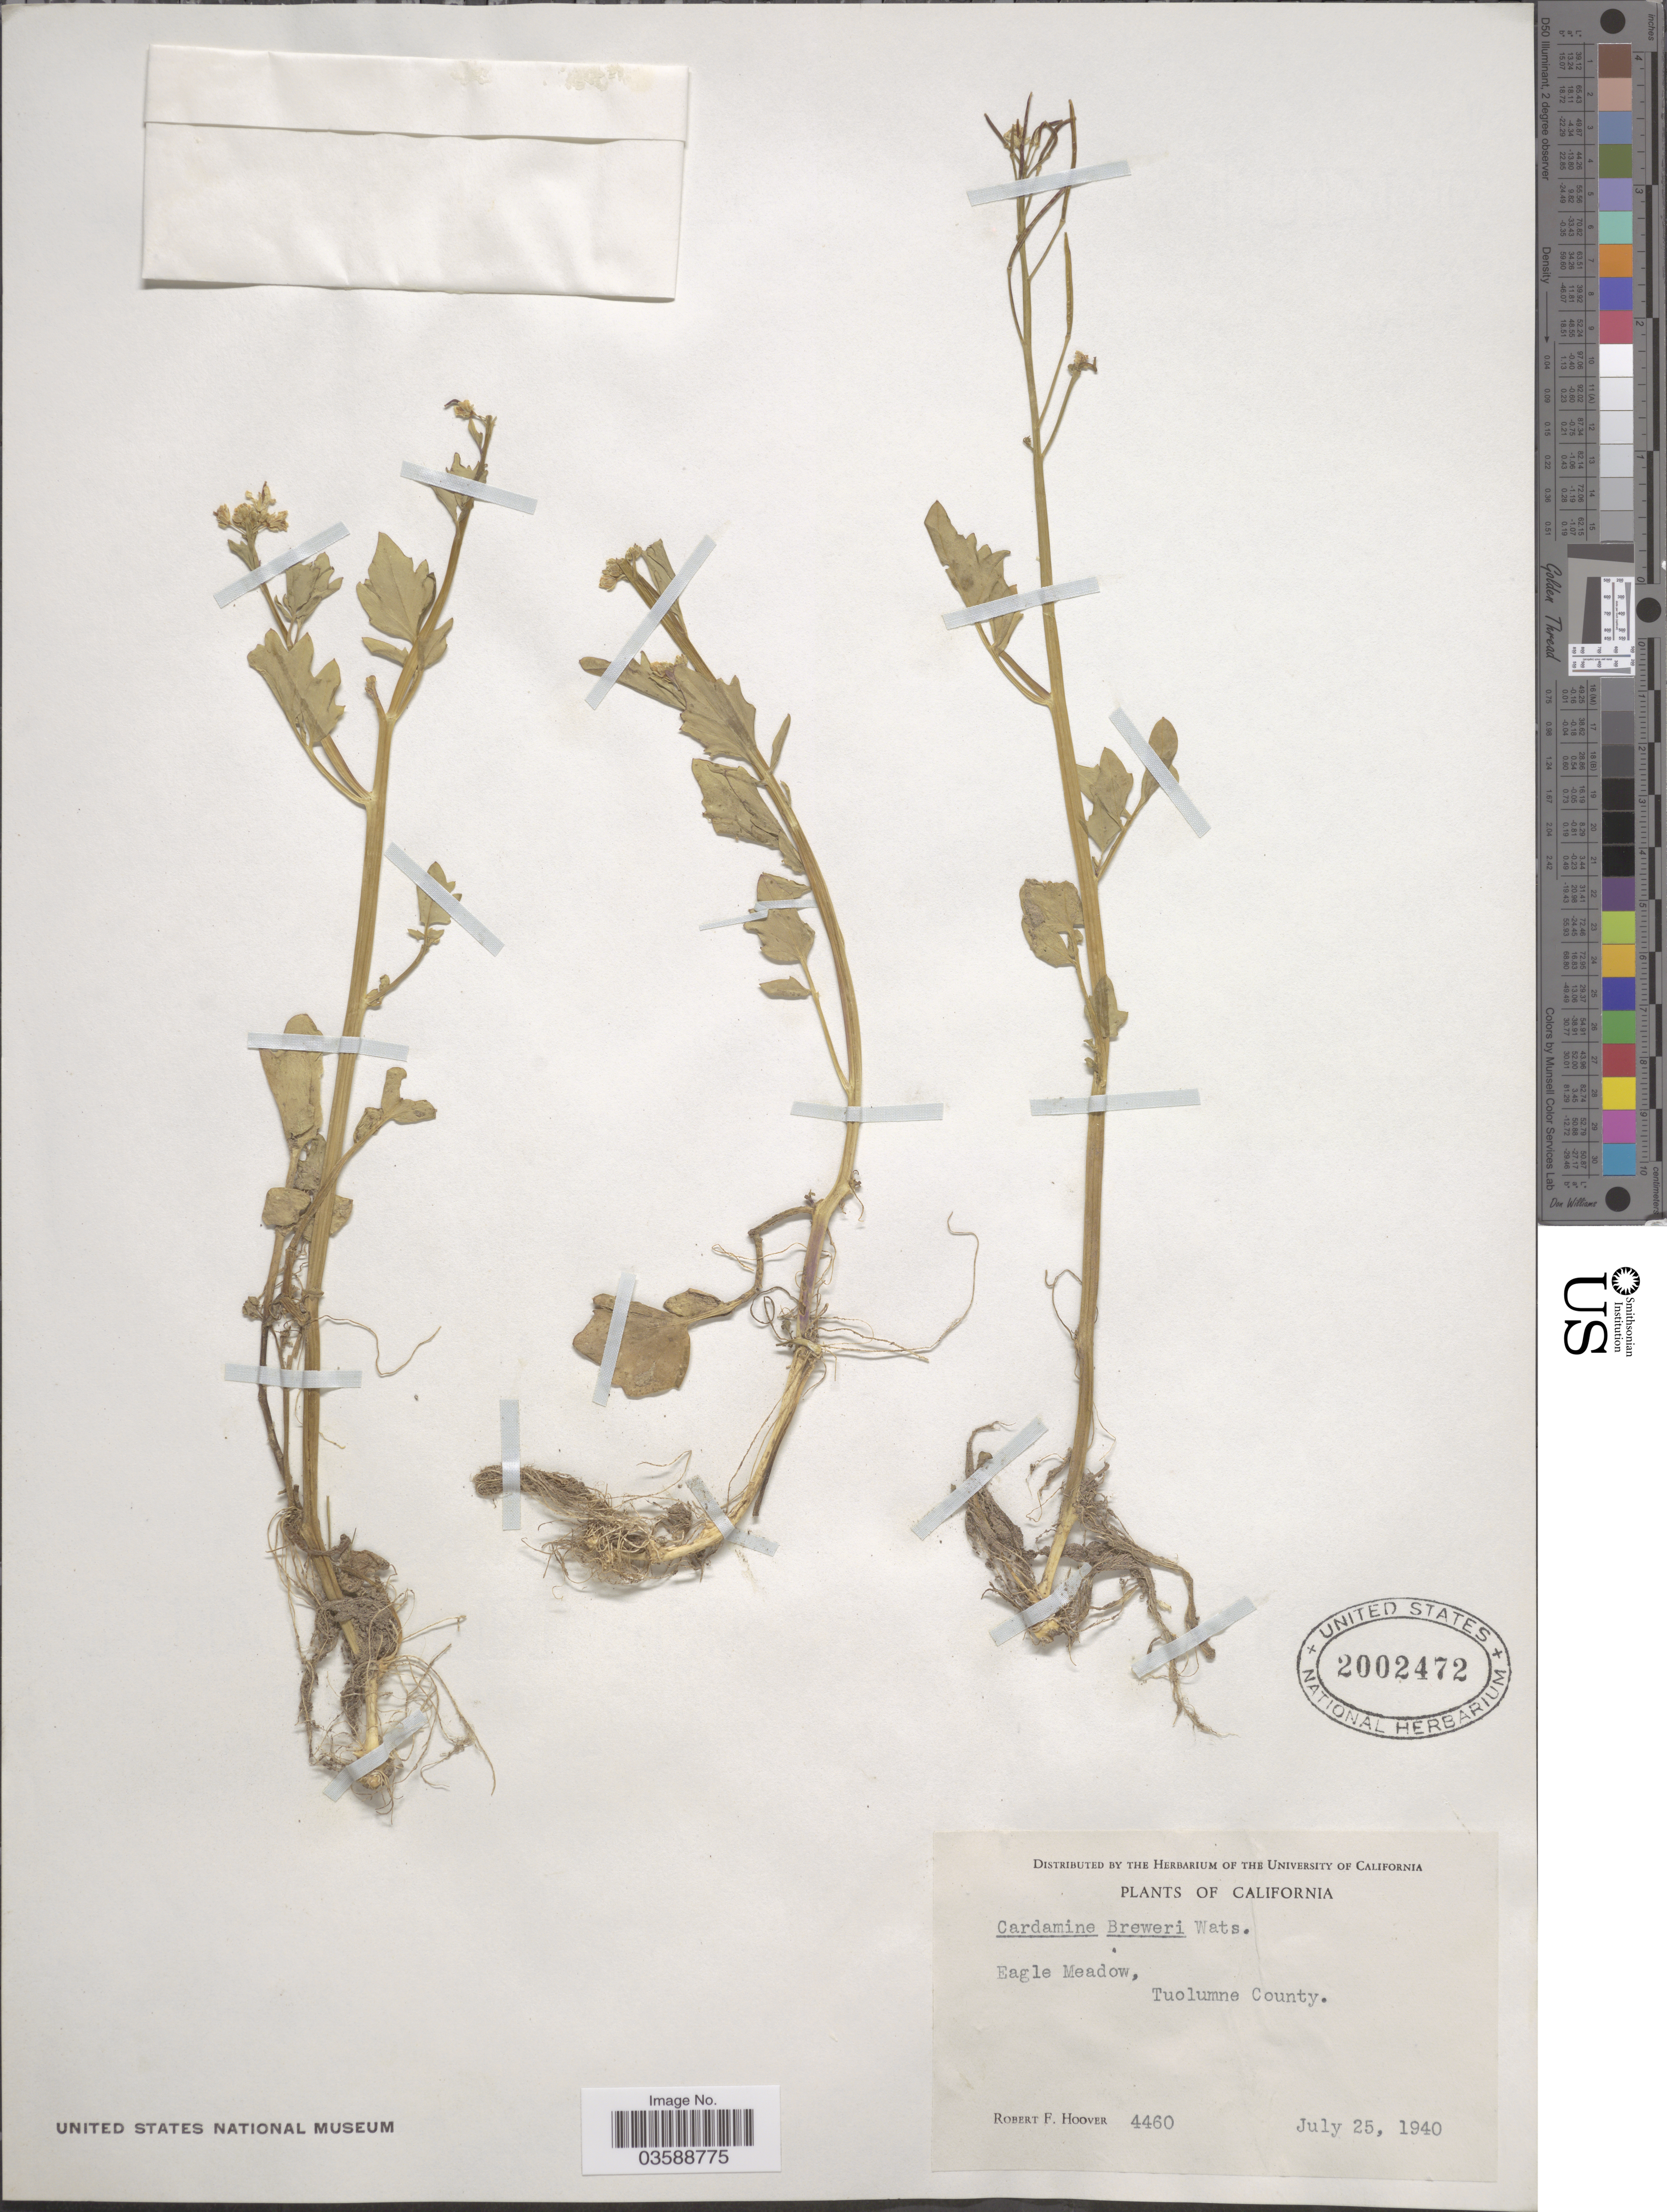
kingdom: Plantae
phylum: Tracheophyta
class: Magnoliopsida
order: Brassicales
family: Brassicaceae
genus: Cardamine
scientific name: Cardamine breweri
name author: S. Watson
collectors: R. F. Hoover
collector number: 4460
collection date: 1940-07-25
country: United States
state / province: California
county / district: Tuolumne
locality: Eagle Meadow, Tuolumne County.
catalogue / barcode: US 2002472